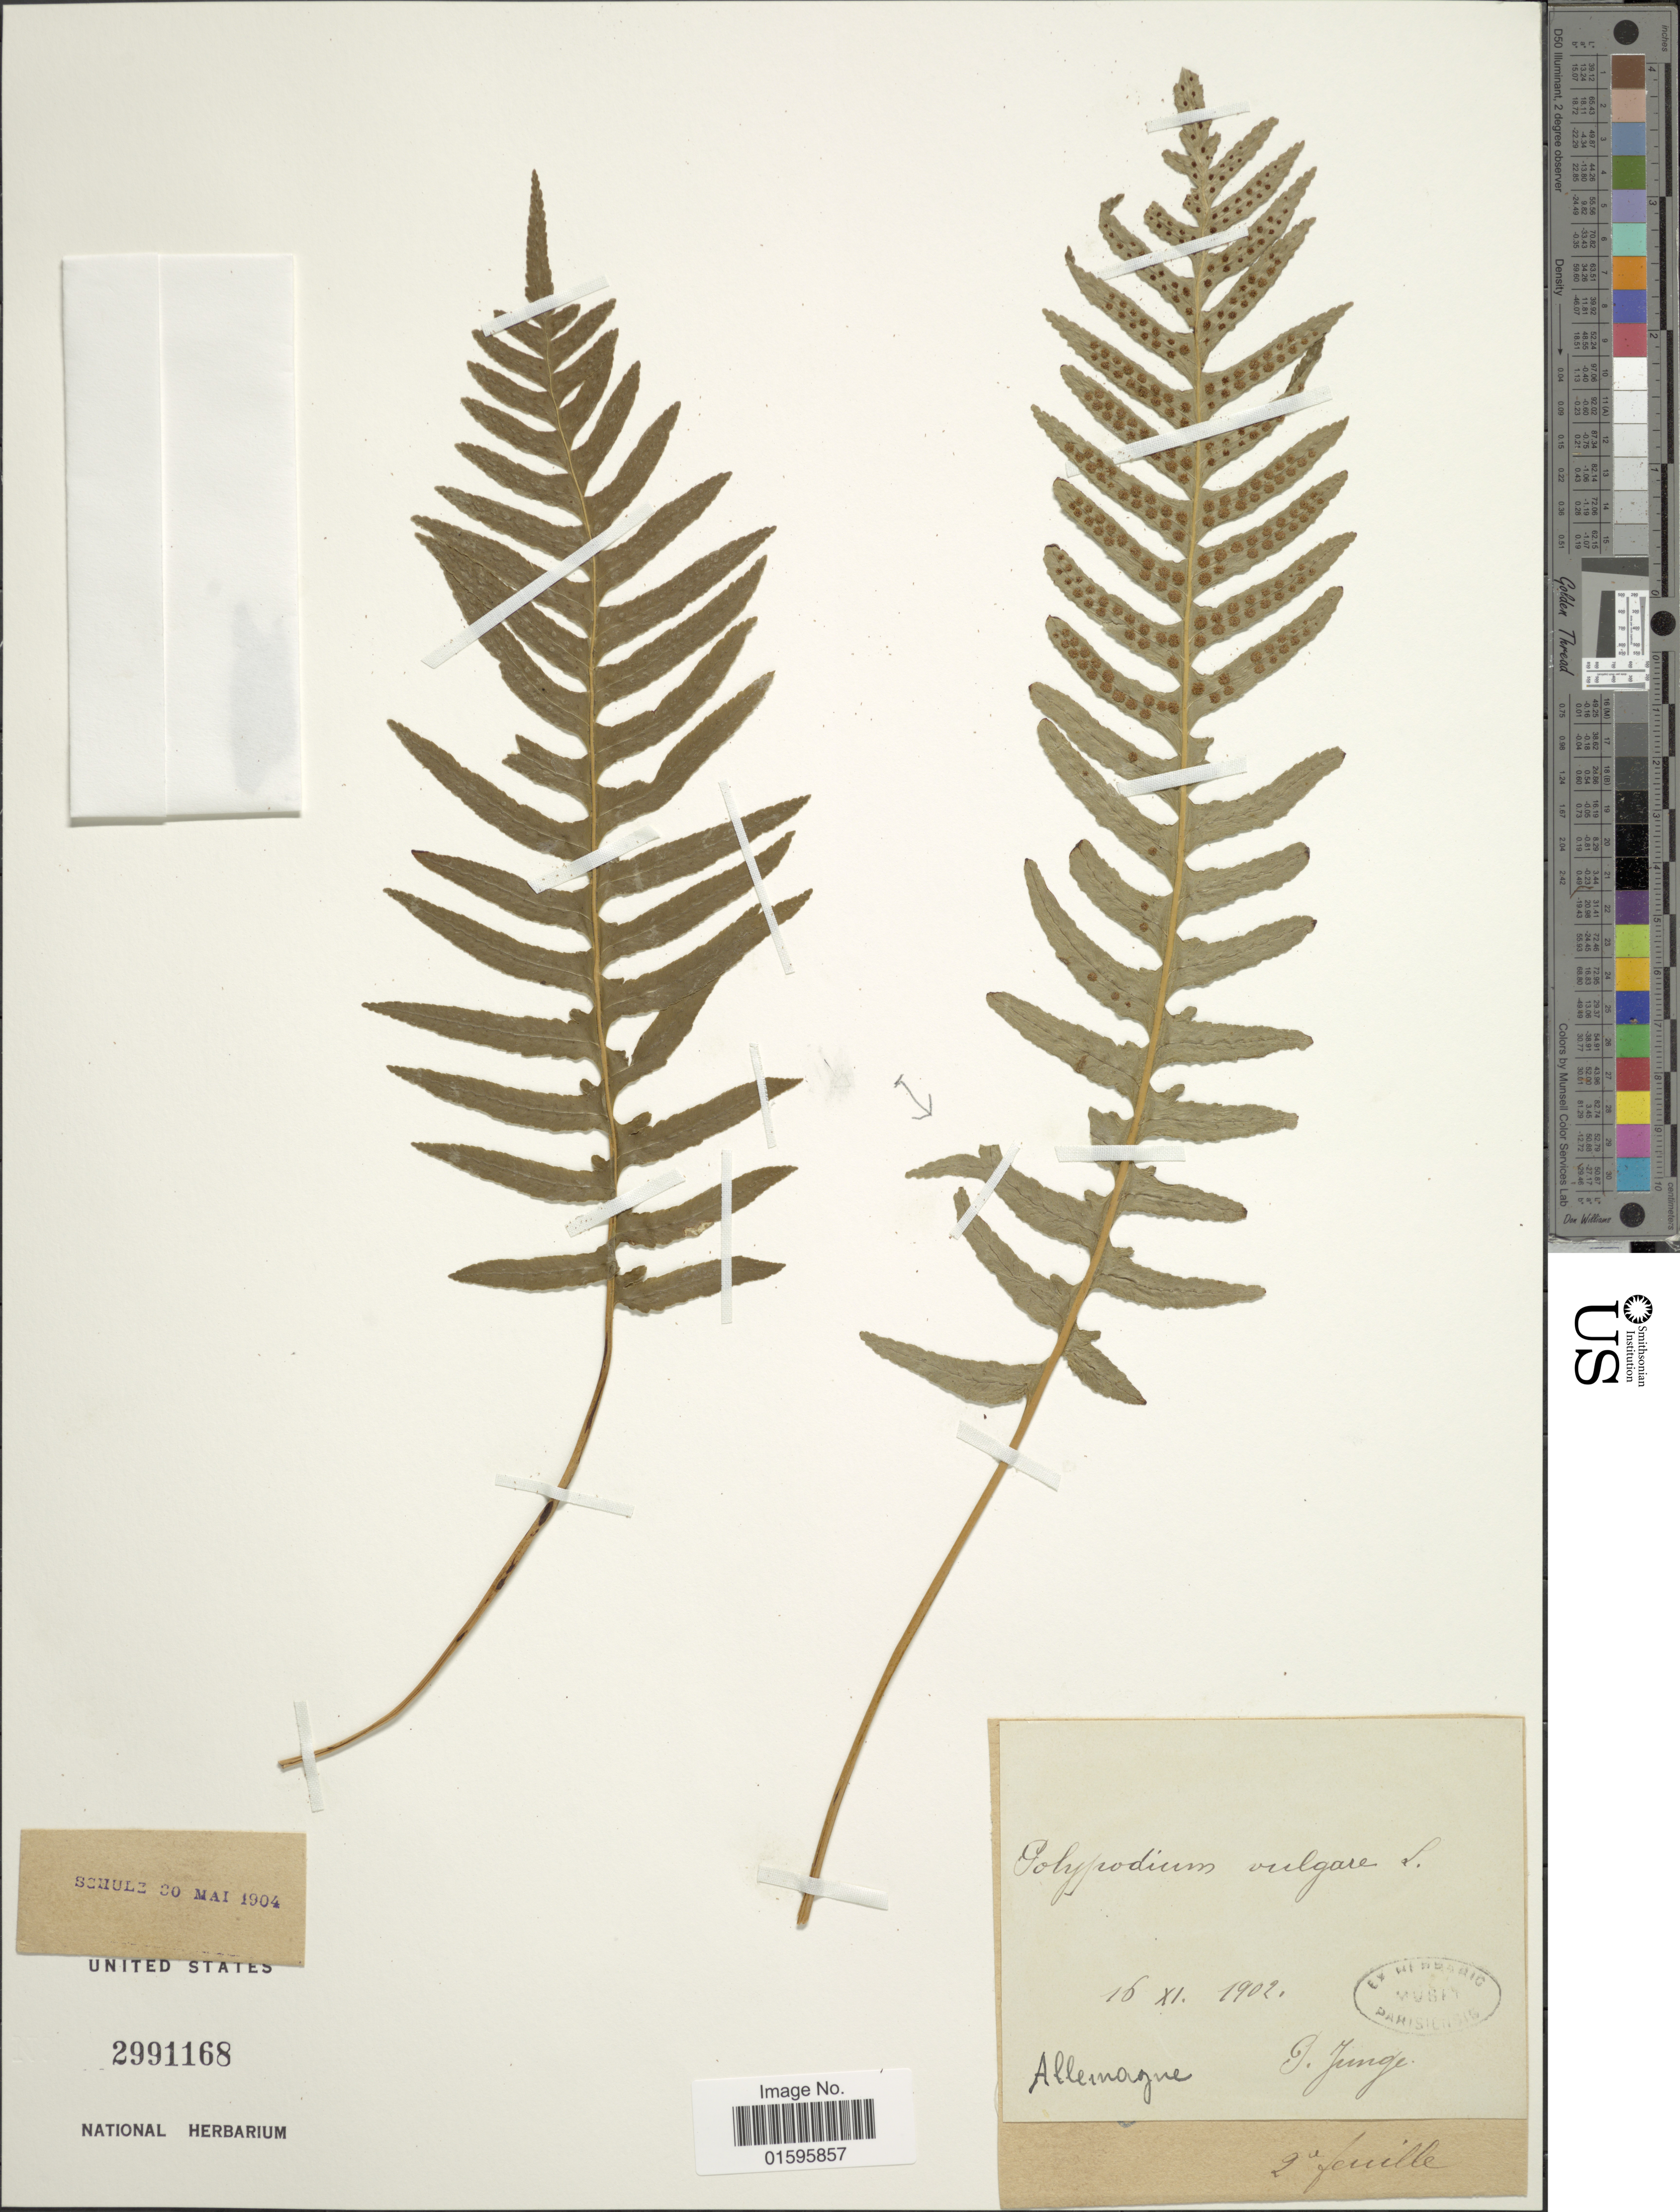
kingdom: Plantae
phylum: Tracheophyta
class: Polypodiopsida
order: Polypodiales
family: Polypodiaceae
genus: Polypodium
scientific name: Polypodium vulgare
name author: L.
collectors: J. Junge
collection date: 1902-11-15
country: Germany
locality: Allemagne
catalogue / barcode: US 2991168